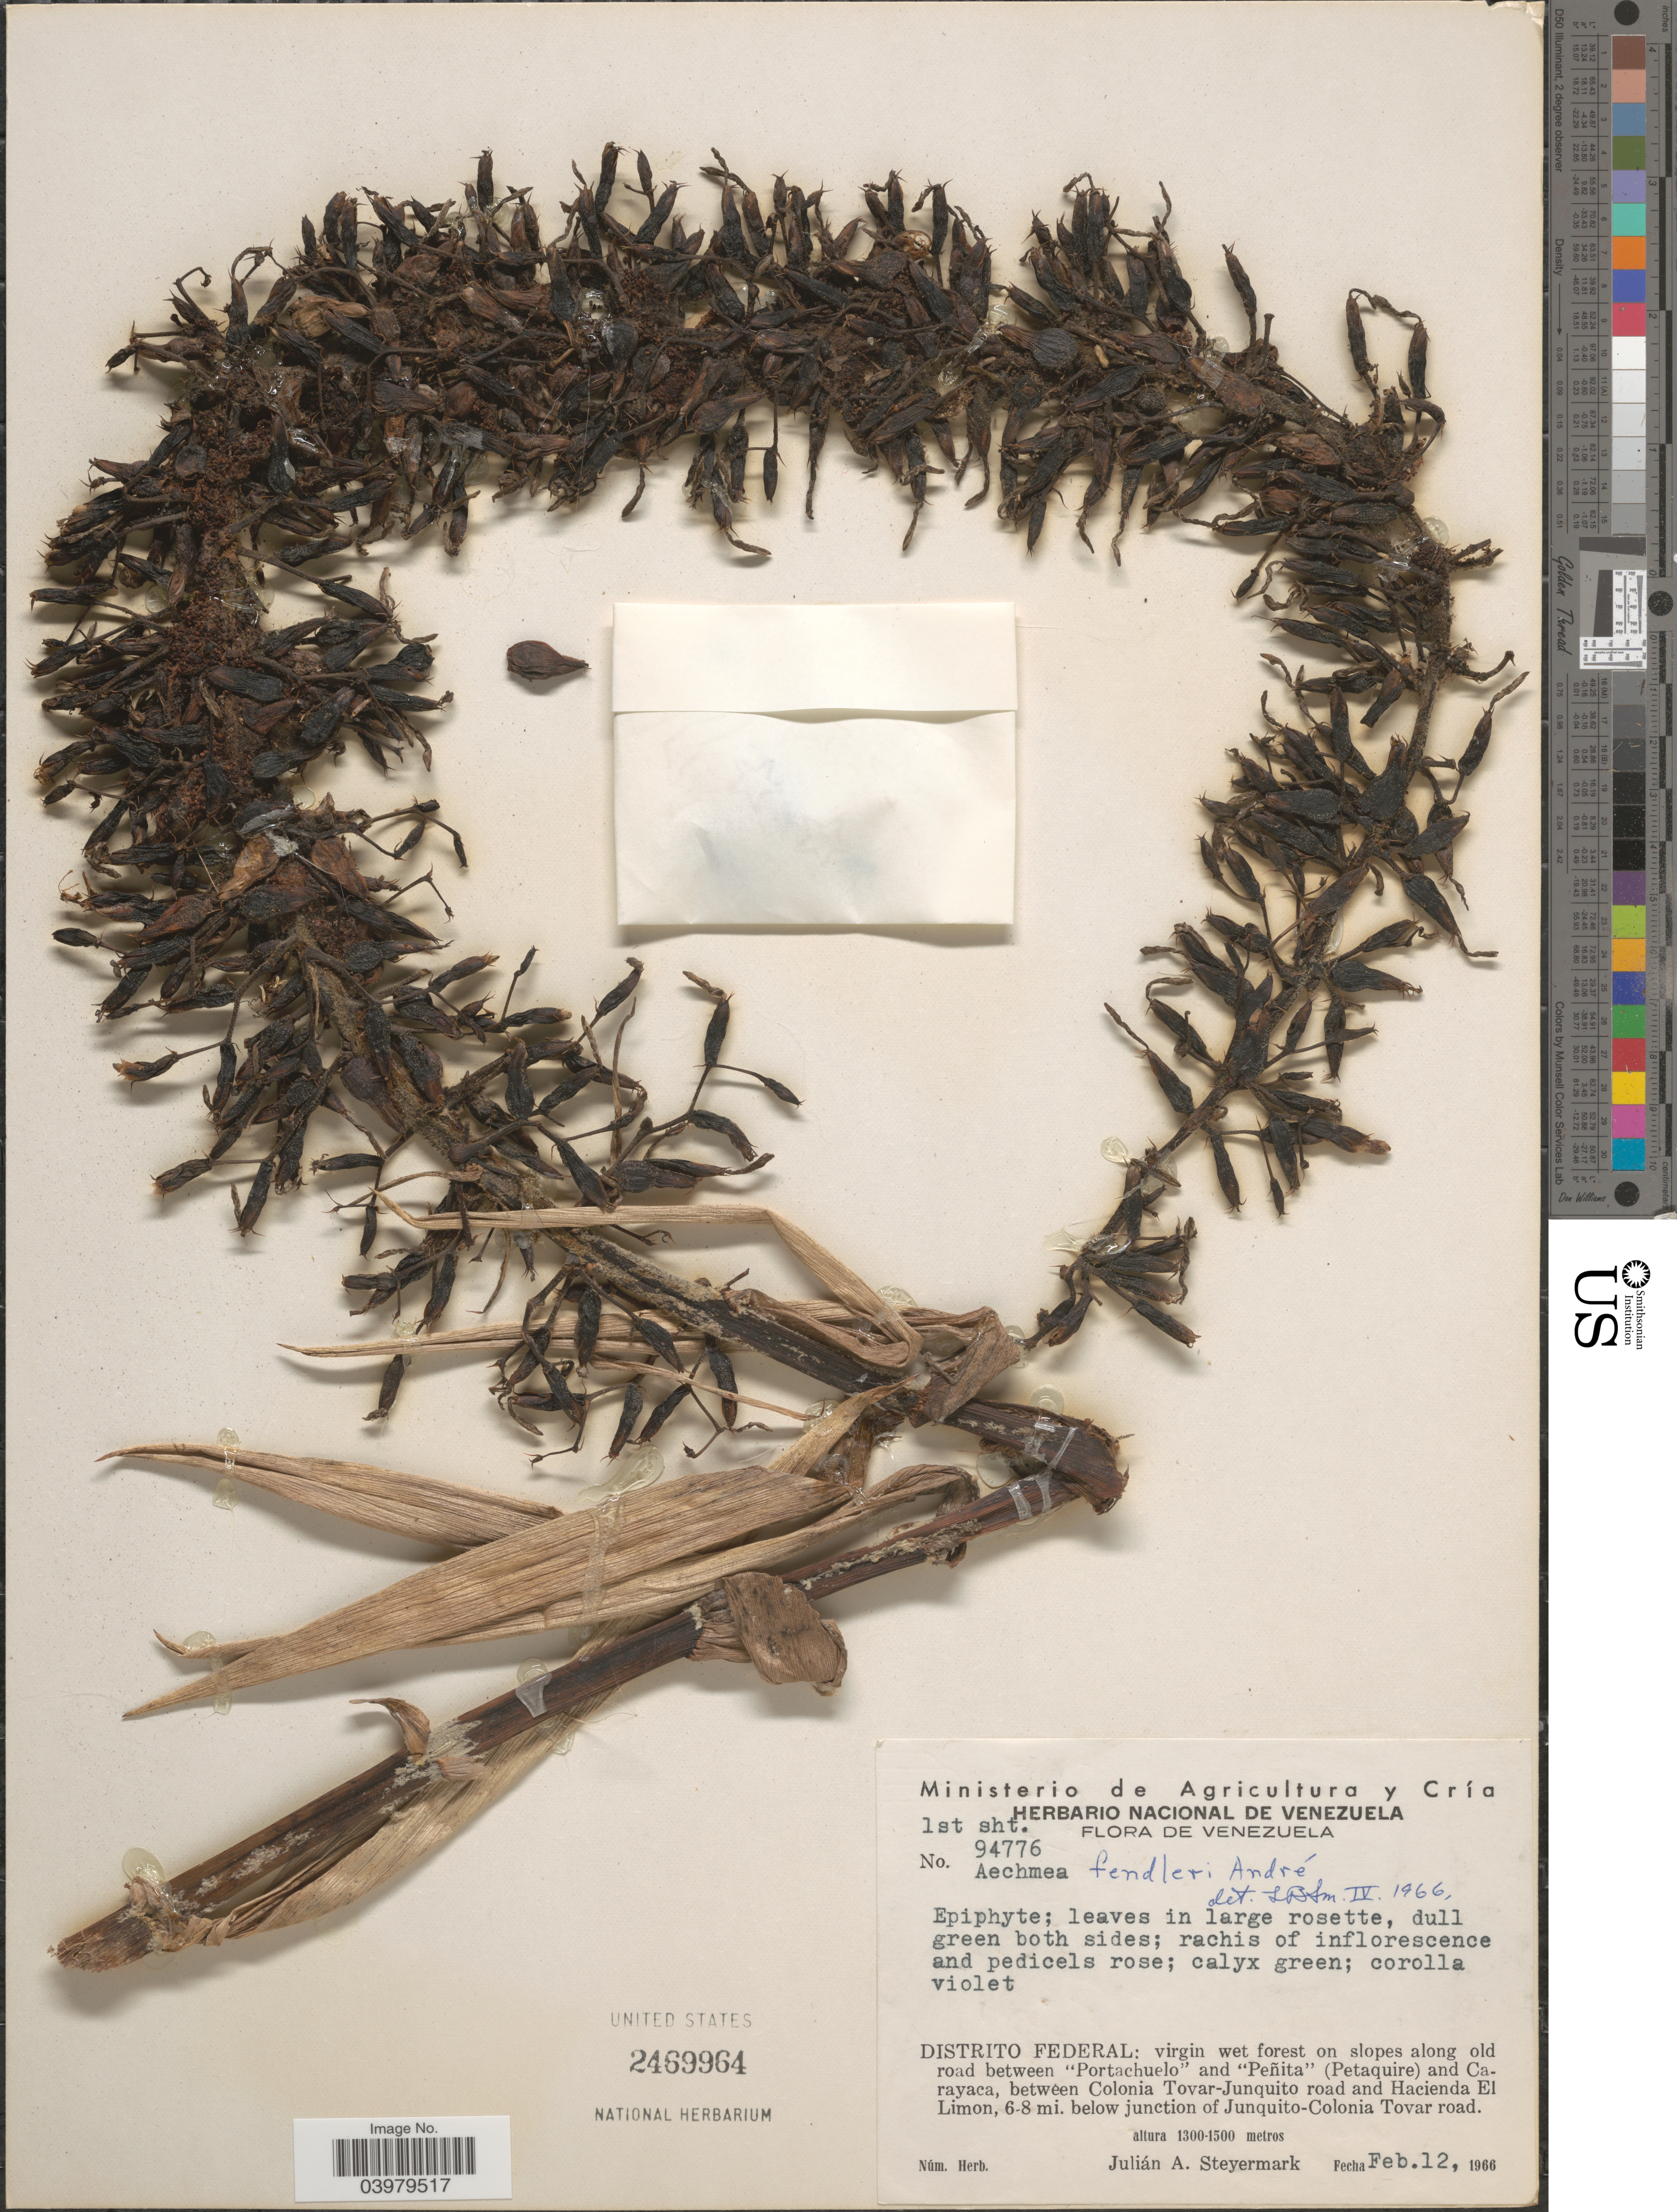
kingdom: Plantae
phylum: Tracheophyta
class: Liliopsida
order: Poales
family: Bromeliaceae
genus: Aechmea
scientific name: Aechmea fendleri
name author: André ex Mez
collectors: J. Steyermark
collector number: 94776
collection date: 1966-02-12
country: Venezuela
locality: Distrito Federal: virgin wet forest on slopes along old road between "Portachuelo" and "Peñita" (Petaquire) and Carayaca, between Colonia Tovar-Junquito road and Hacienda El Limon, 6-8 mi. below junction of Junquito-Colonia Tovar road.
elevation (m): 1300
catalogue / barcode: US 2469964